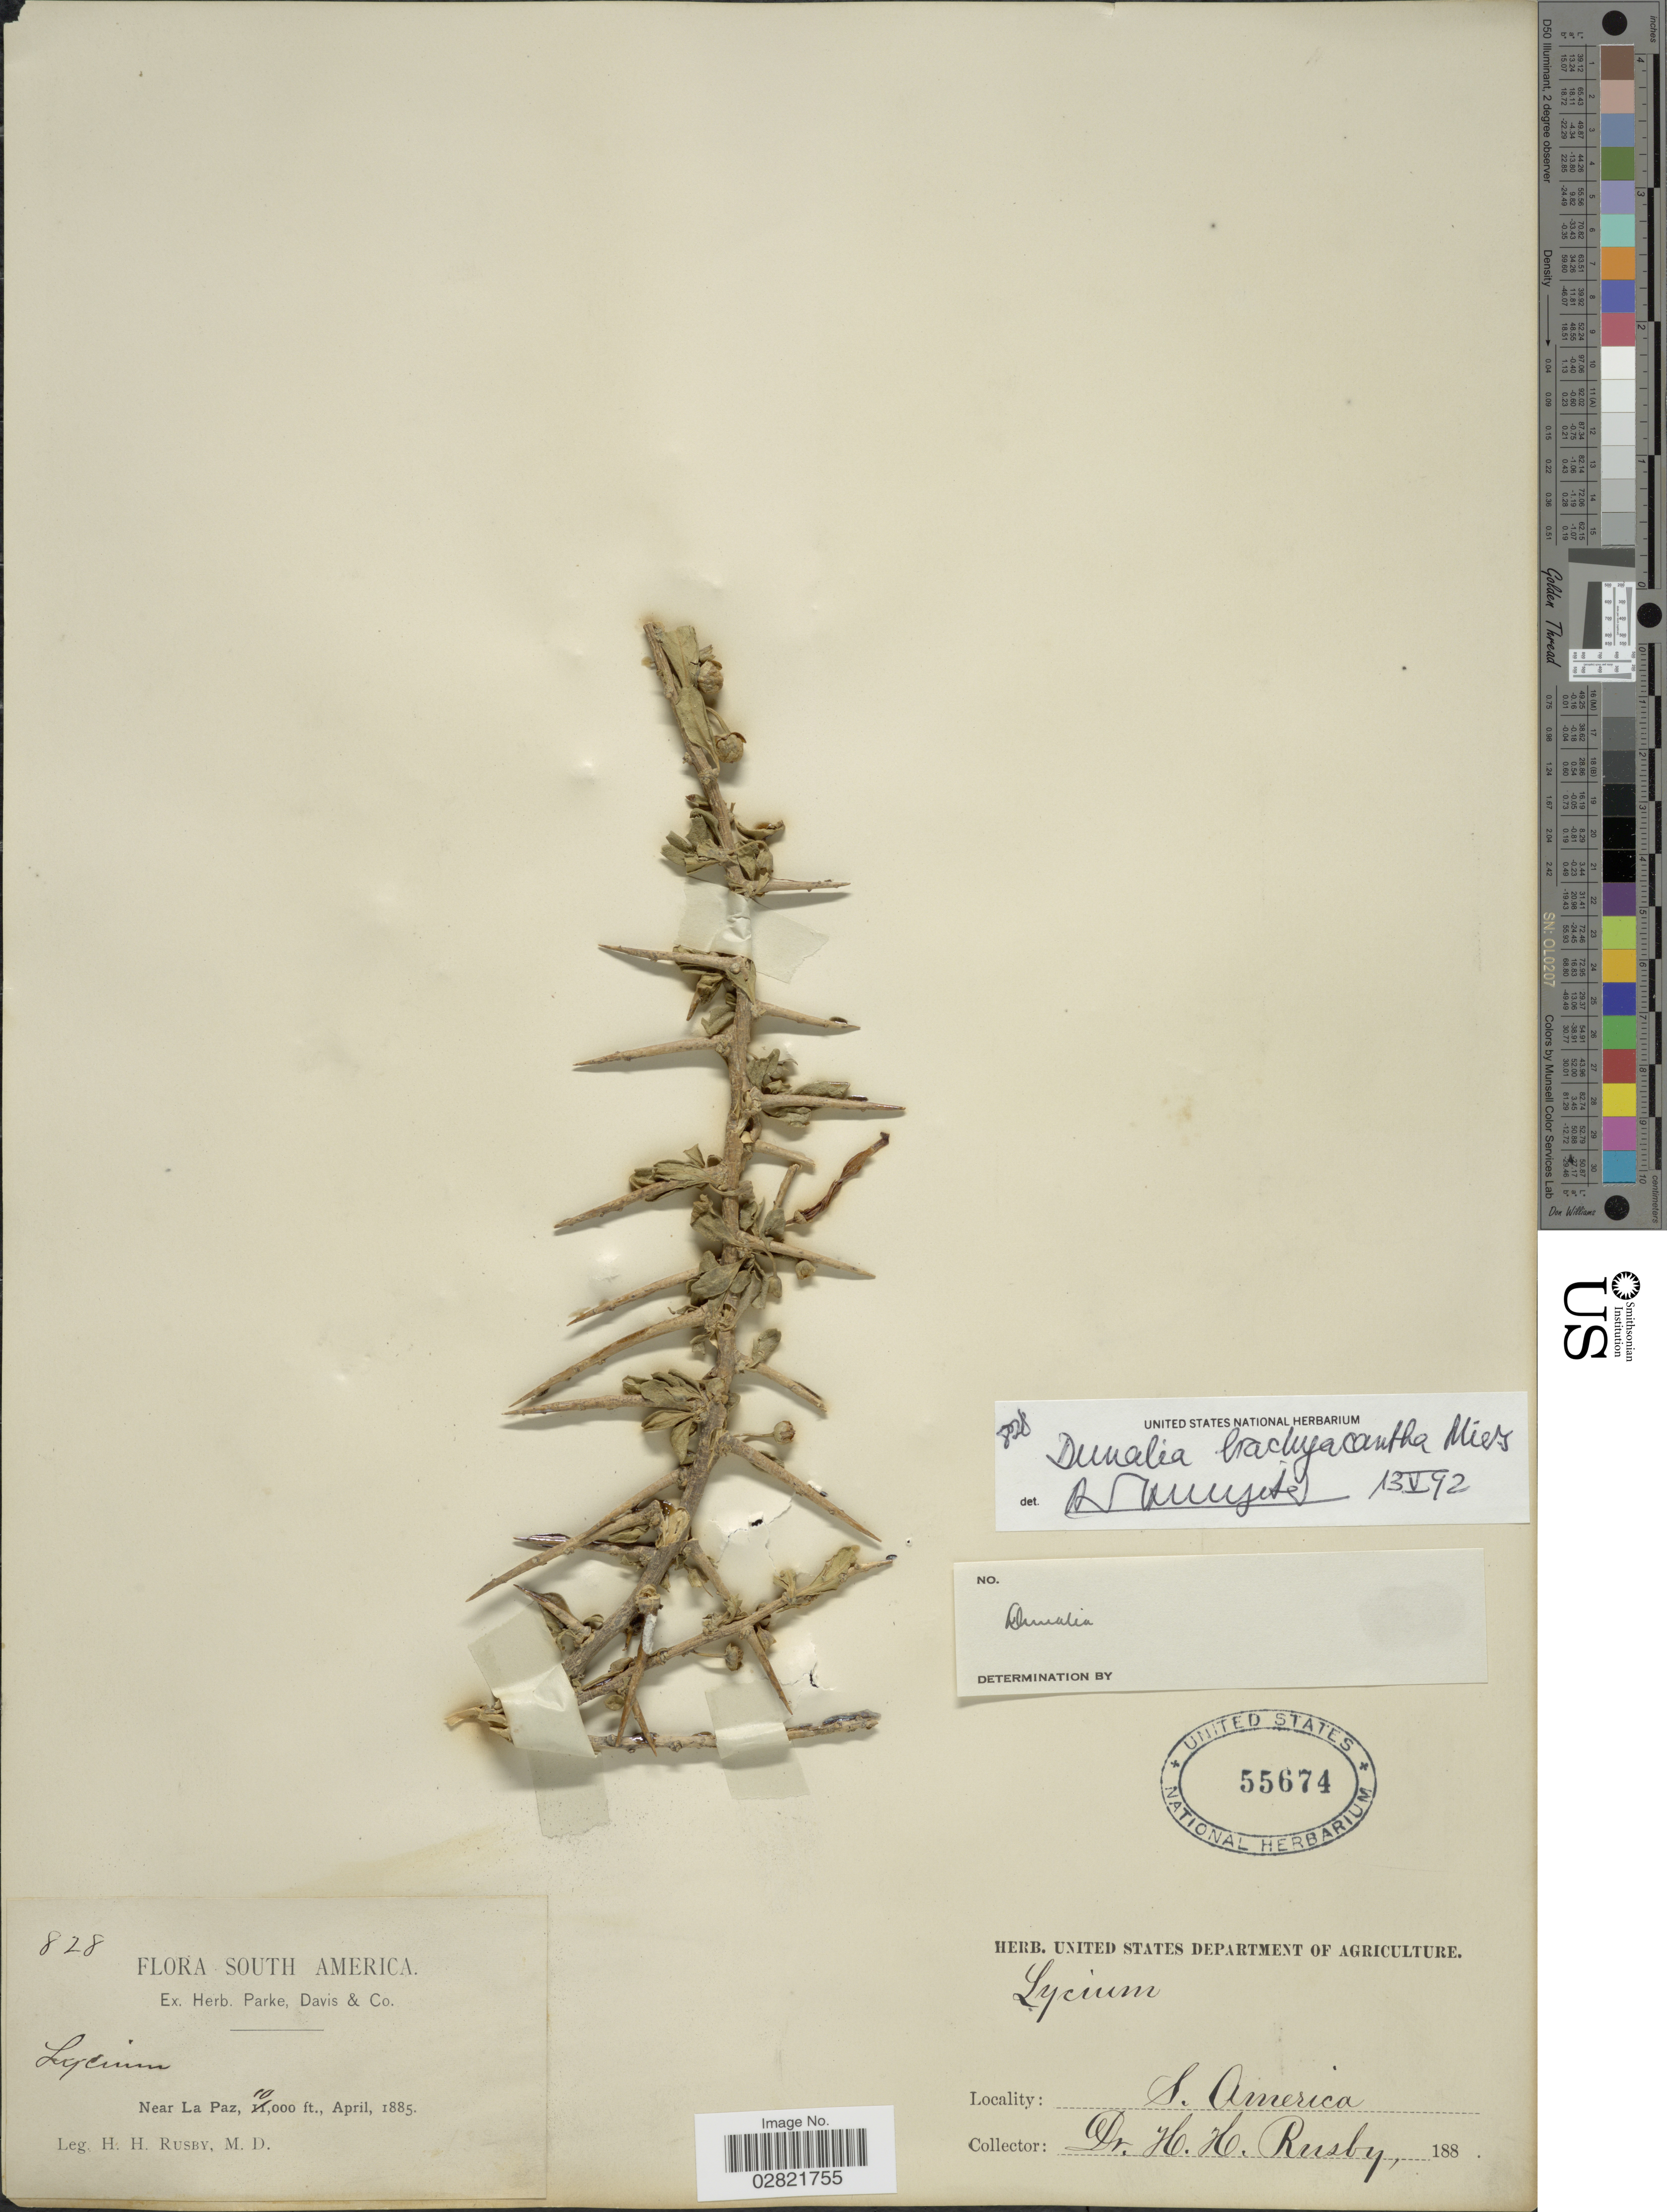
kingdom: Plantae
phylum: Tracheophyta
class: Magnoliopsida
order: Solanales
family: Solanaceae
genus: Dunalia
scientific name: Dunalia brachyacantha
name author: Miers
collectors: H. H. Rusby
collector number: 828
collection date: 1885-04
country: Bolivia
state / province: La Paz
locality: Near La Paz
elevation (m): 3048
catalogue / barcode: US 55674